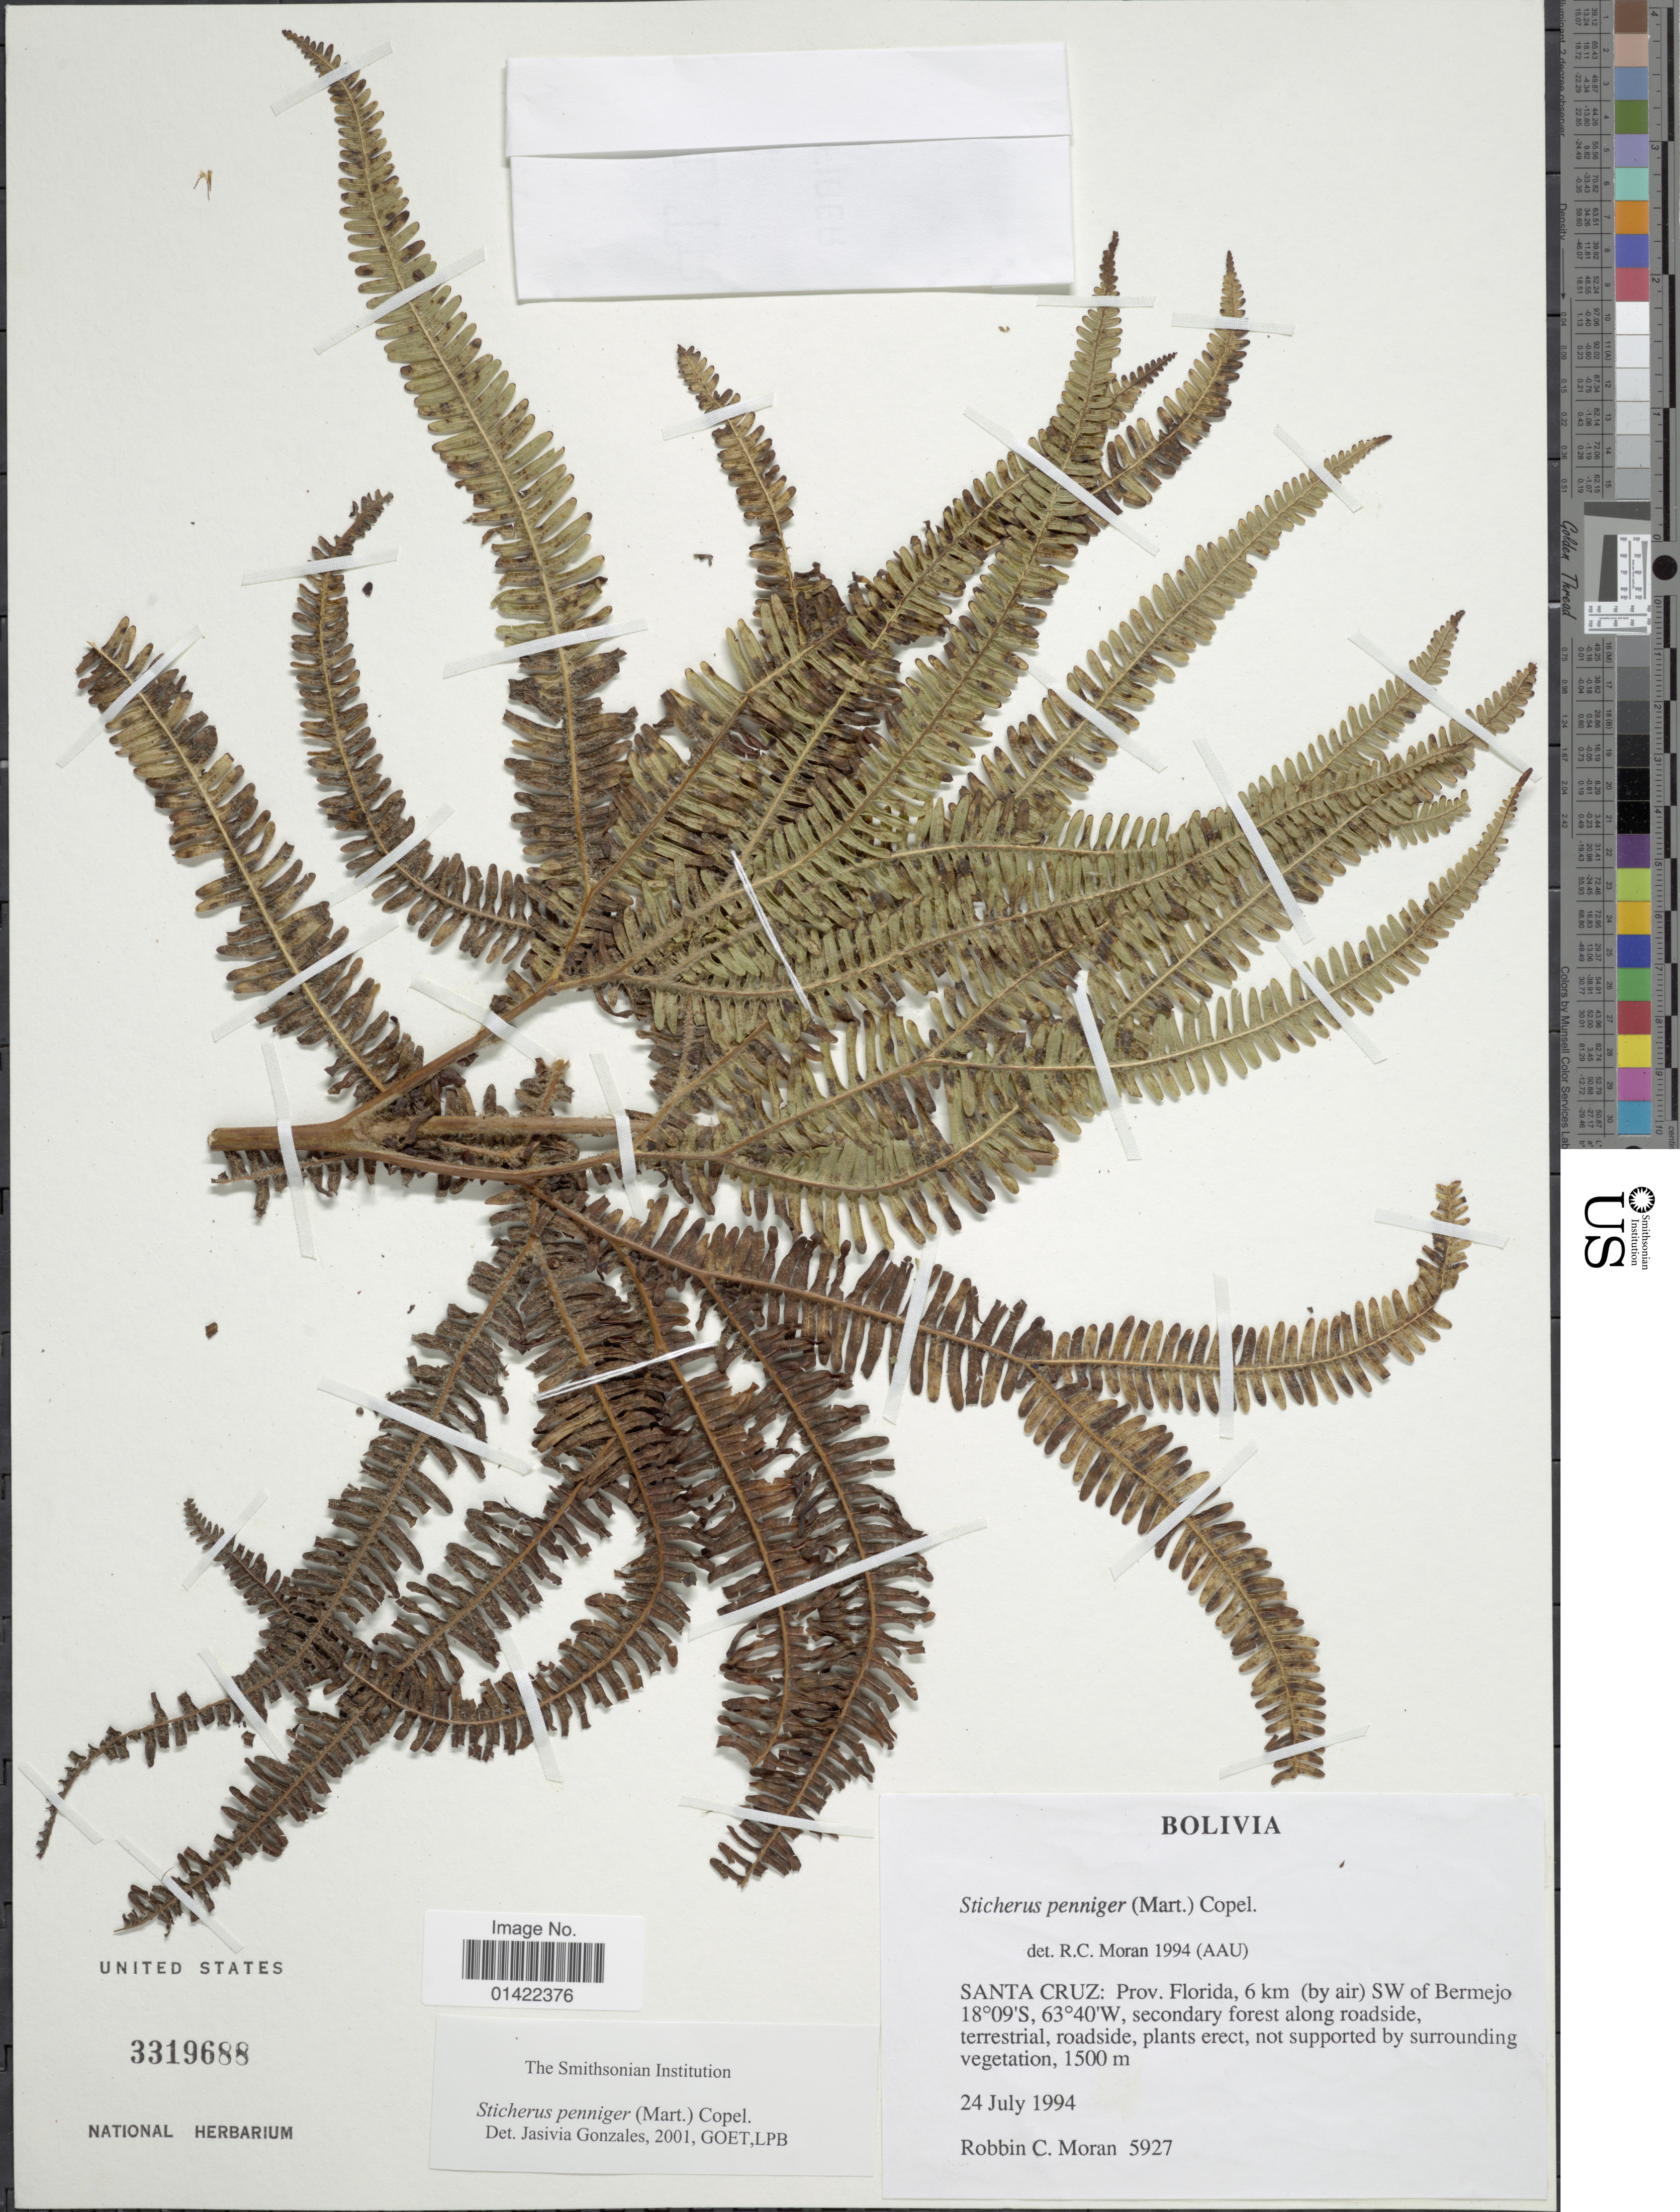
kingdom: Plantae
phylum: Tracheophyta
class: Polypodiopsida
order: Gleicheniales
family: Gleicheniaceae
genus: Sticherus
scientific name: Sticherus pruinosus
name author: (Mart.) Ching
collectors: R. C. Moran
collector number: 5927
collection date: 1994-07-24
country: Bolivia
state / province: Santa Cruz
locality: Prov. Florida, 6 km (by air) SW of Bermejo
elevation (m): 1500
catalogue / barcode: US 3319688